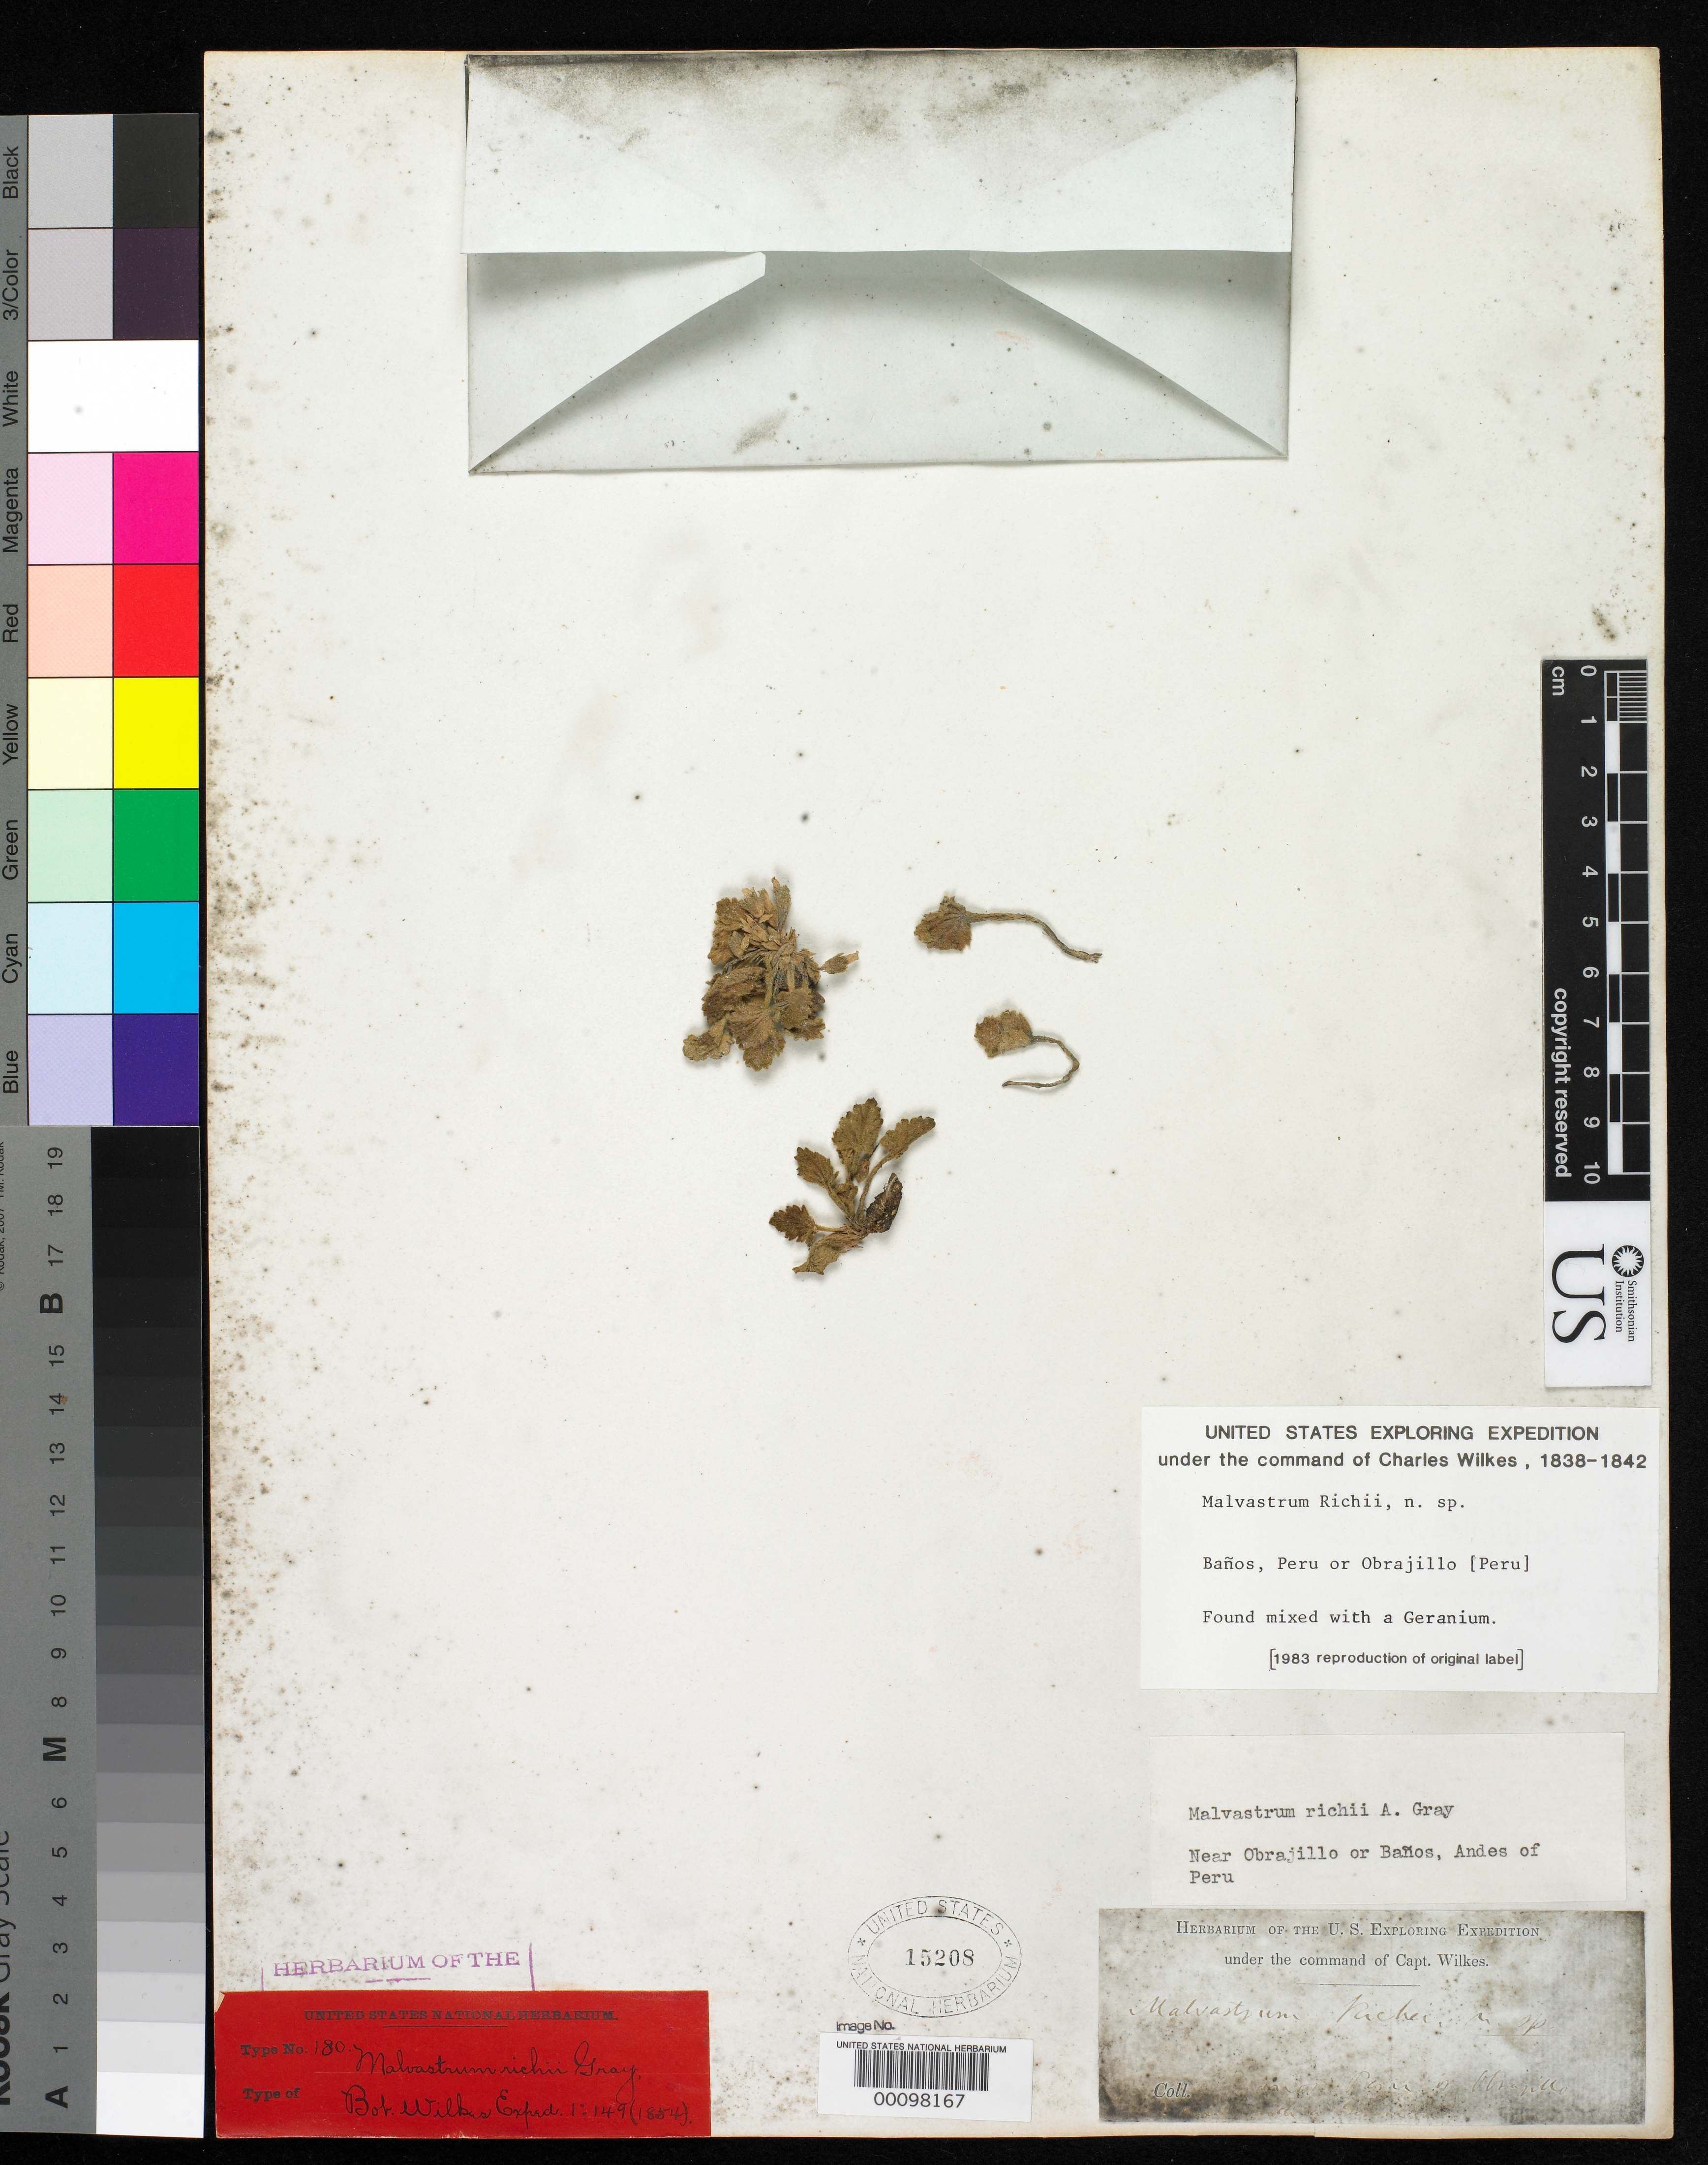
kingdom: Plantae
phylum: Tracheophyta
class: Magnoliopsida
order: Malvales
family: Malvaceae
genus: Malvastrum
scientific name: Malvastrum richii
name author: A. Gray in Wilkes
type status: Type Collection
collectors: Wilkes Explor. Exped.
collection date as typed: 1838 to -- --- 1842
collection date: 1838/1842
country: Peru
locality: Andes, near Baños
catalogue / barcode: US 15208